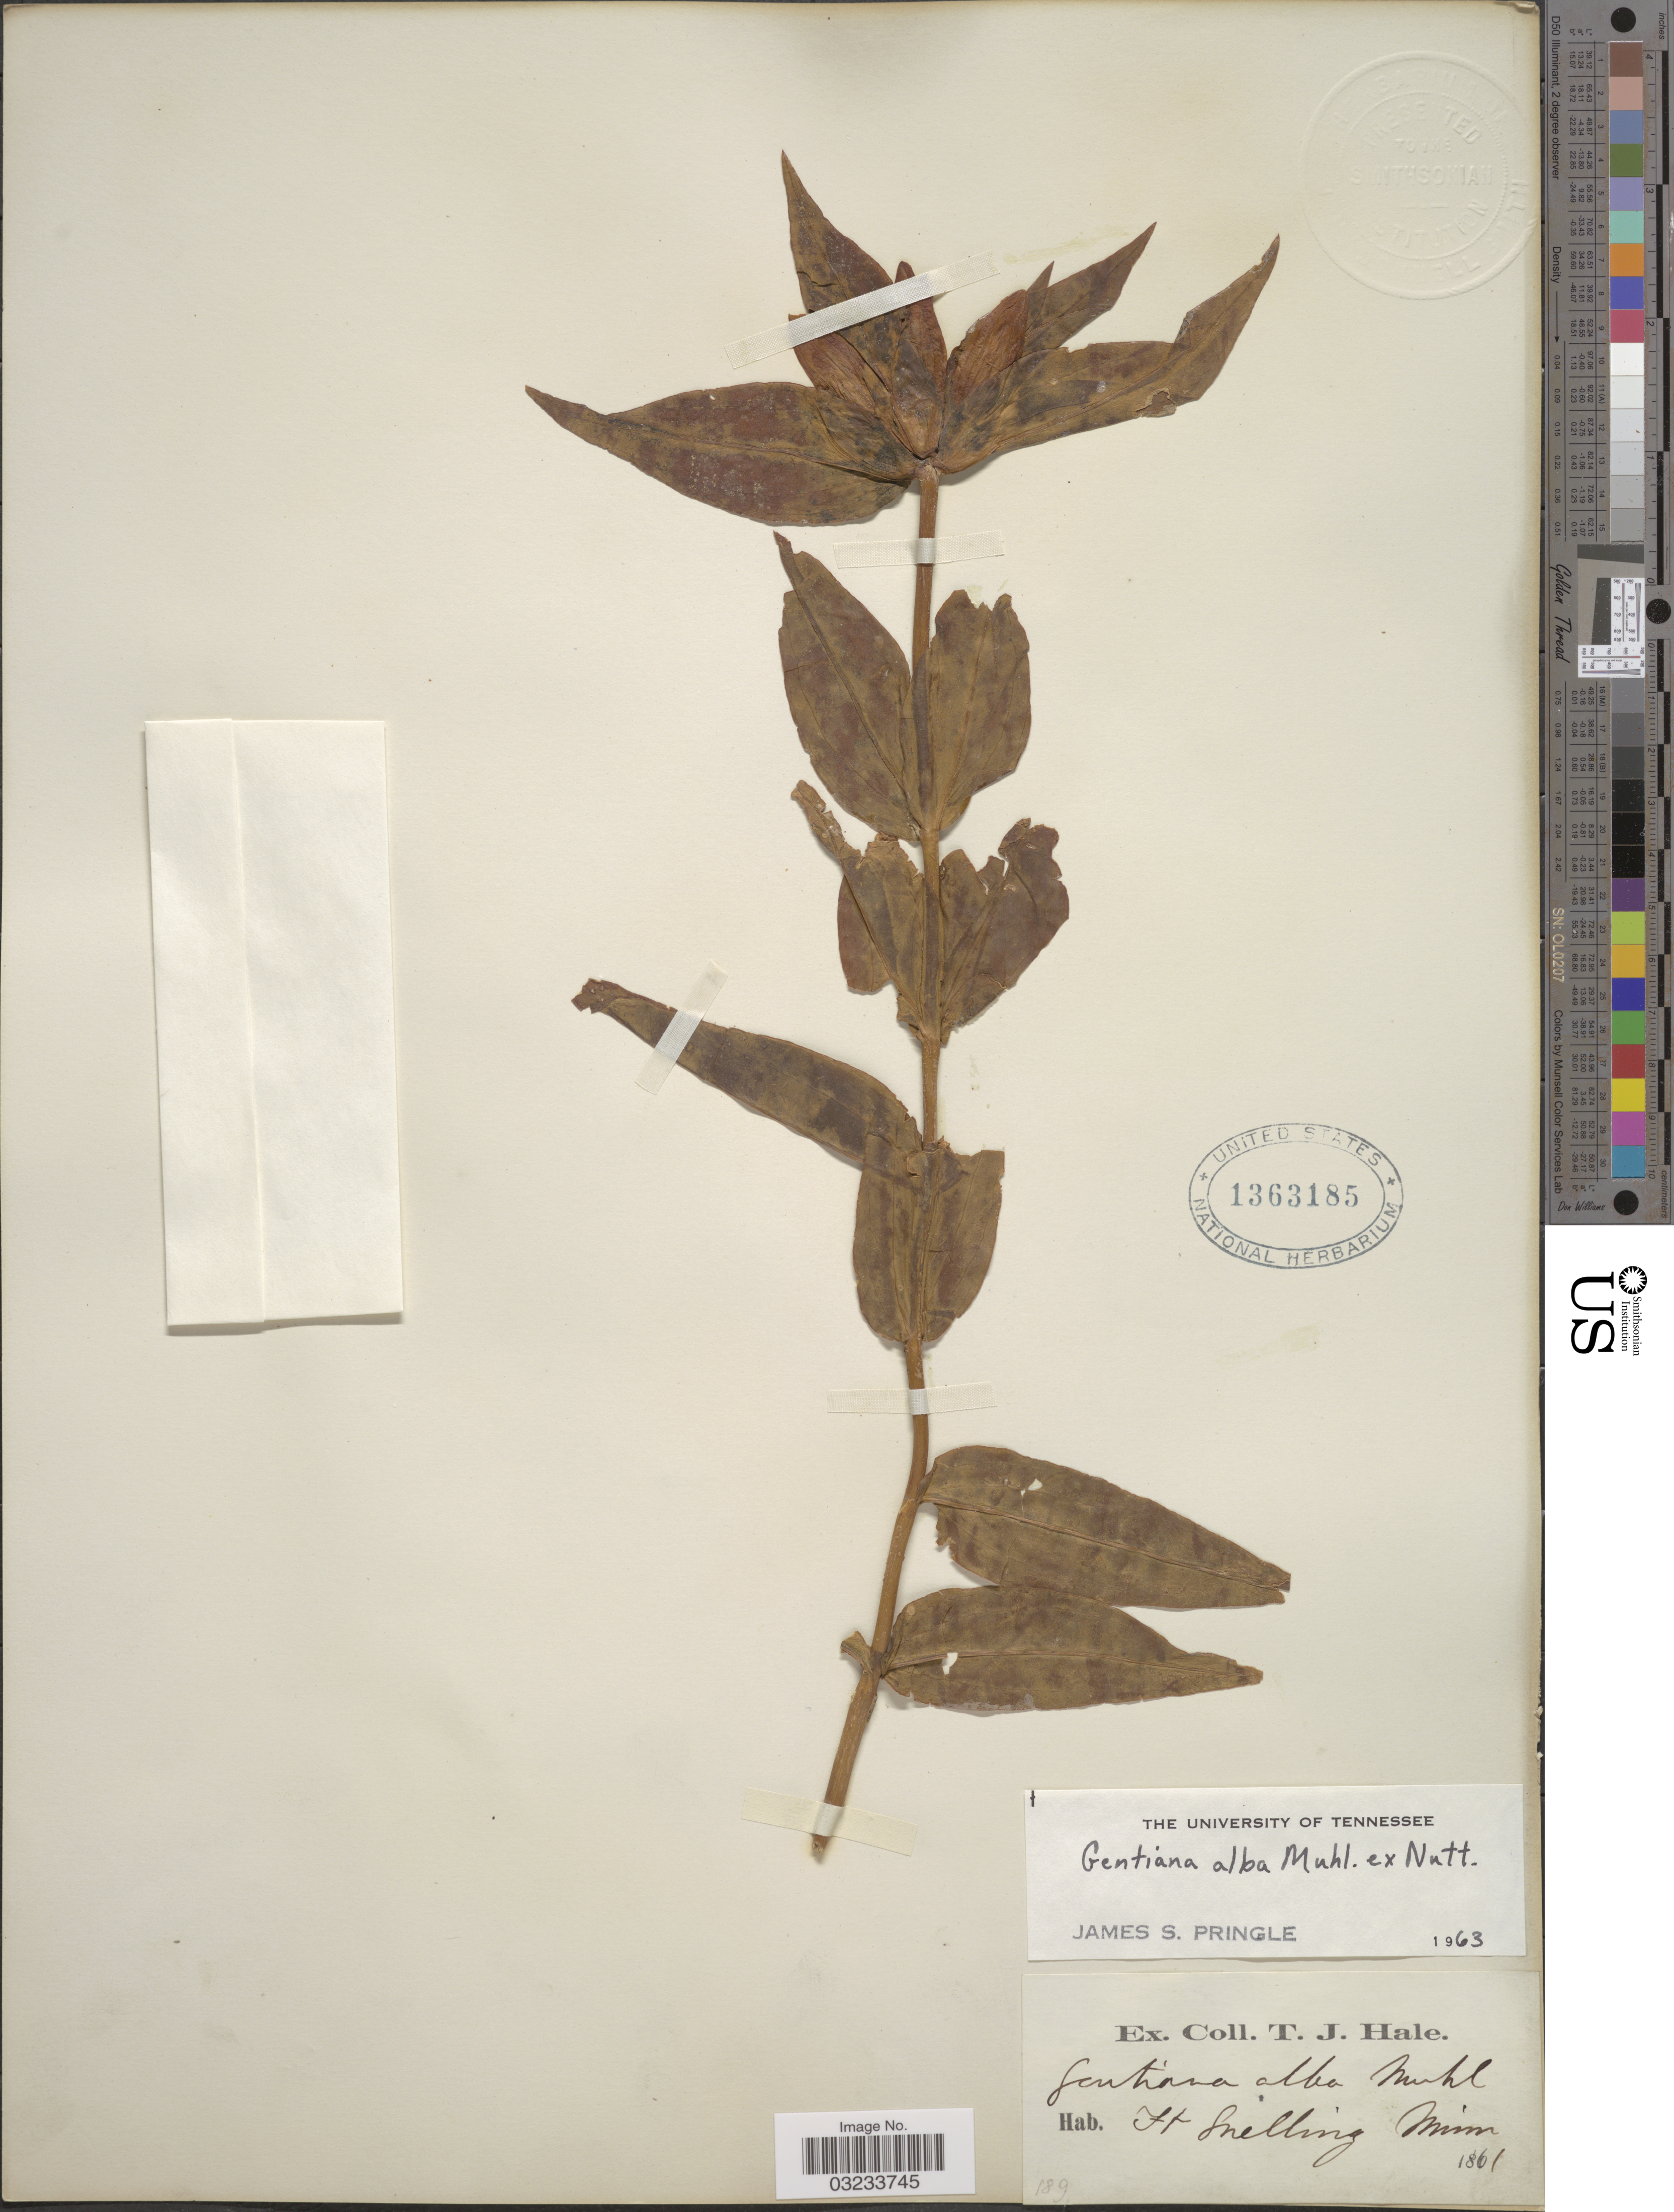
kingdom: Plantae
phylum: Tracheophyta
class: Magnoliopsida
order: Gentianales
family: Gentianaceae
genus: Gentiana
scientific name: Gentiana alba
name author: Muhl. ex J. McNab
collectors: T. Hale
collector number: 189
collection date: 1861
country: United States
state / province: Minnesota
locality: Ft Snelling.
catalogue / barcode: US 1363185